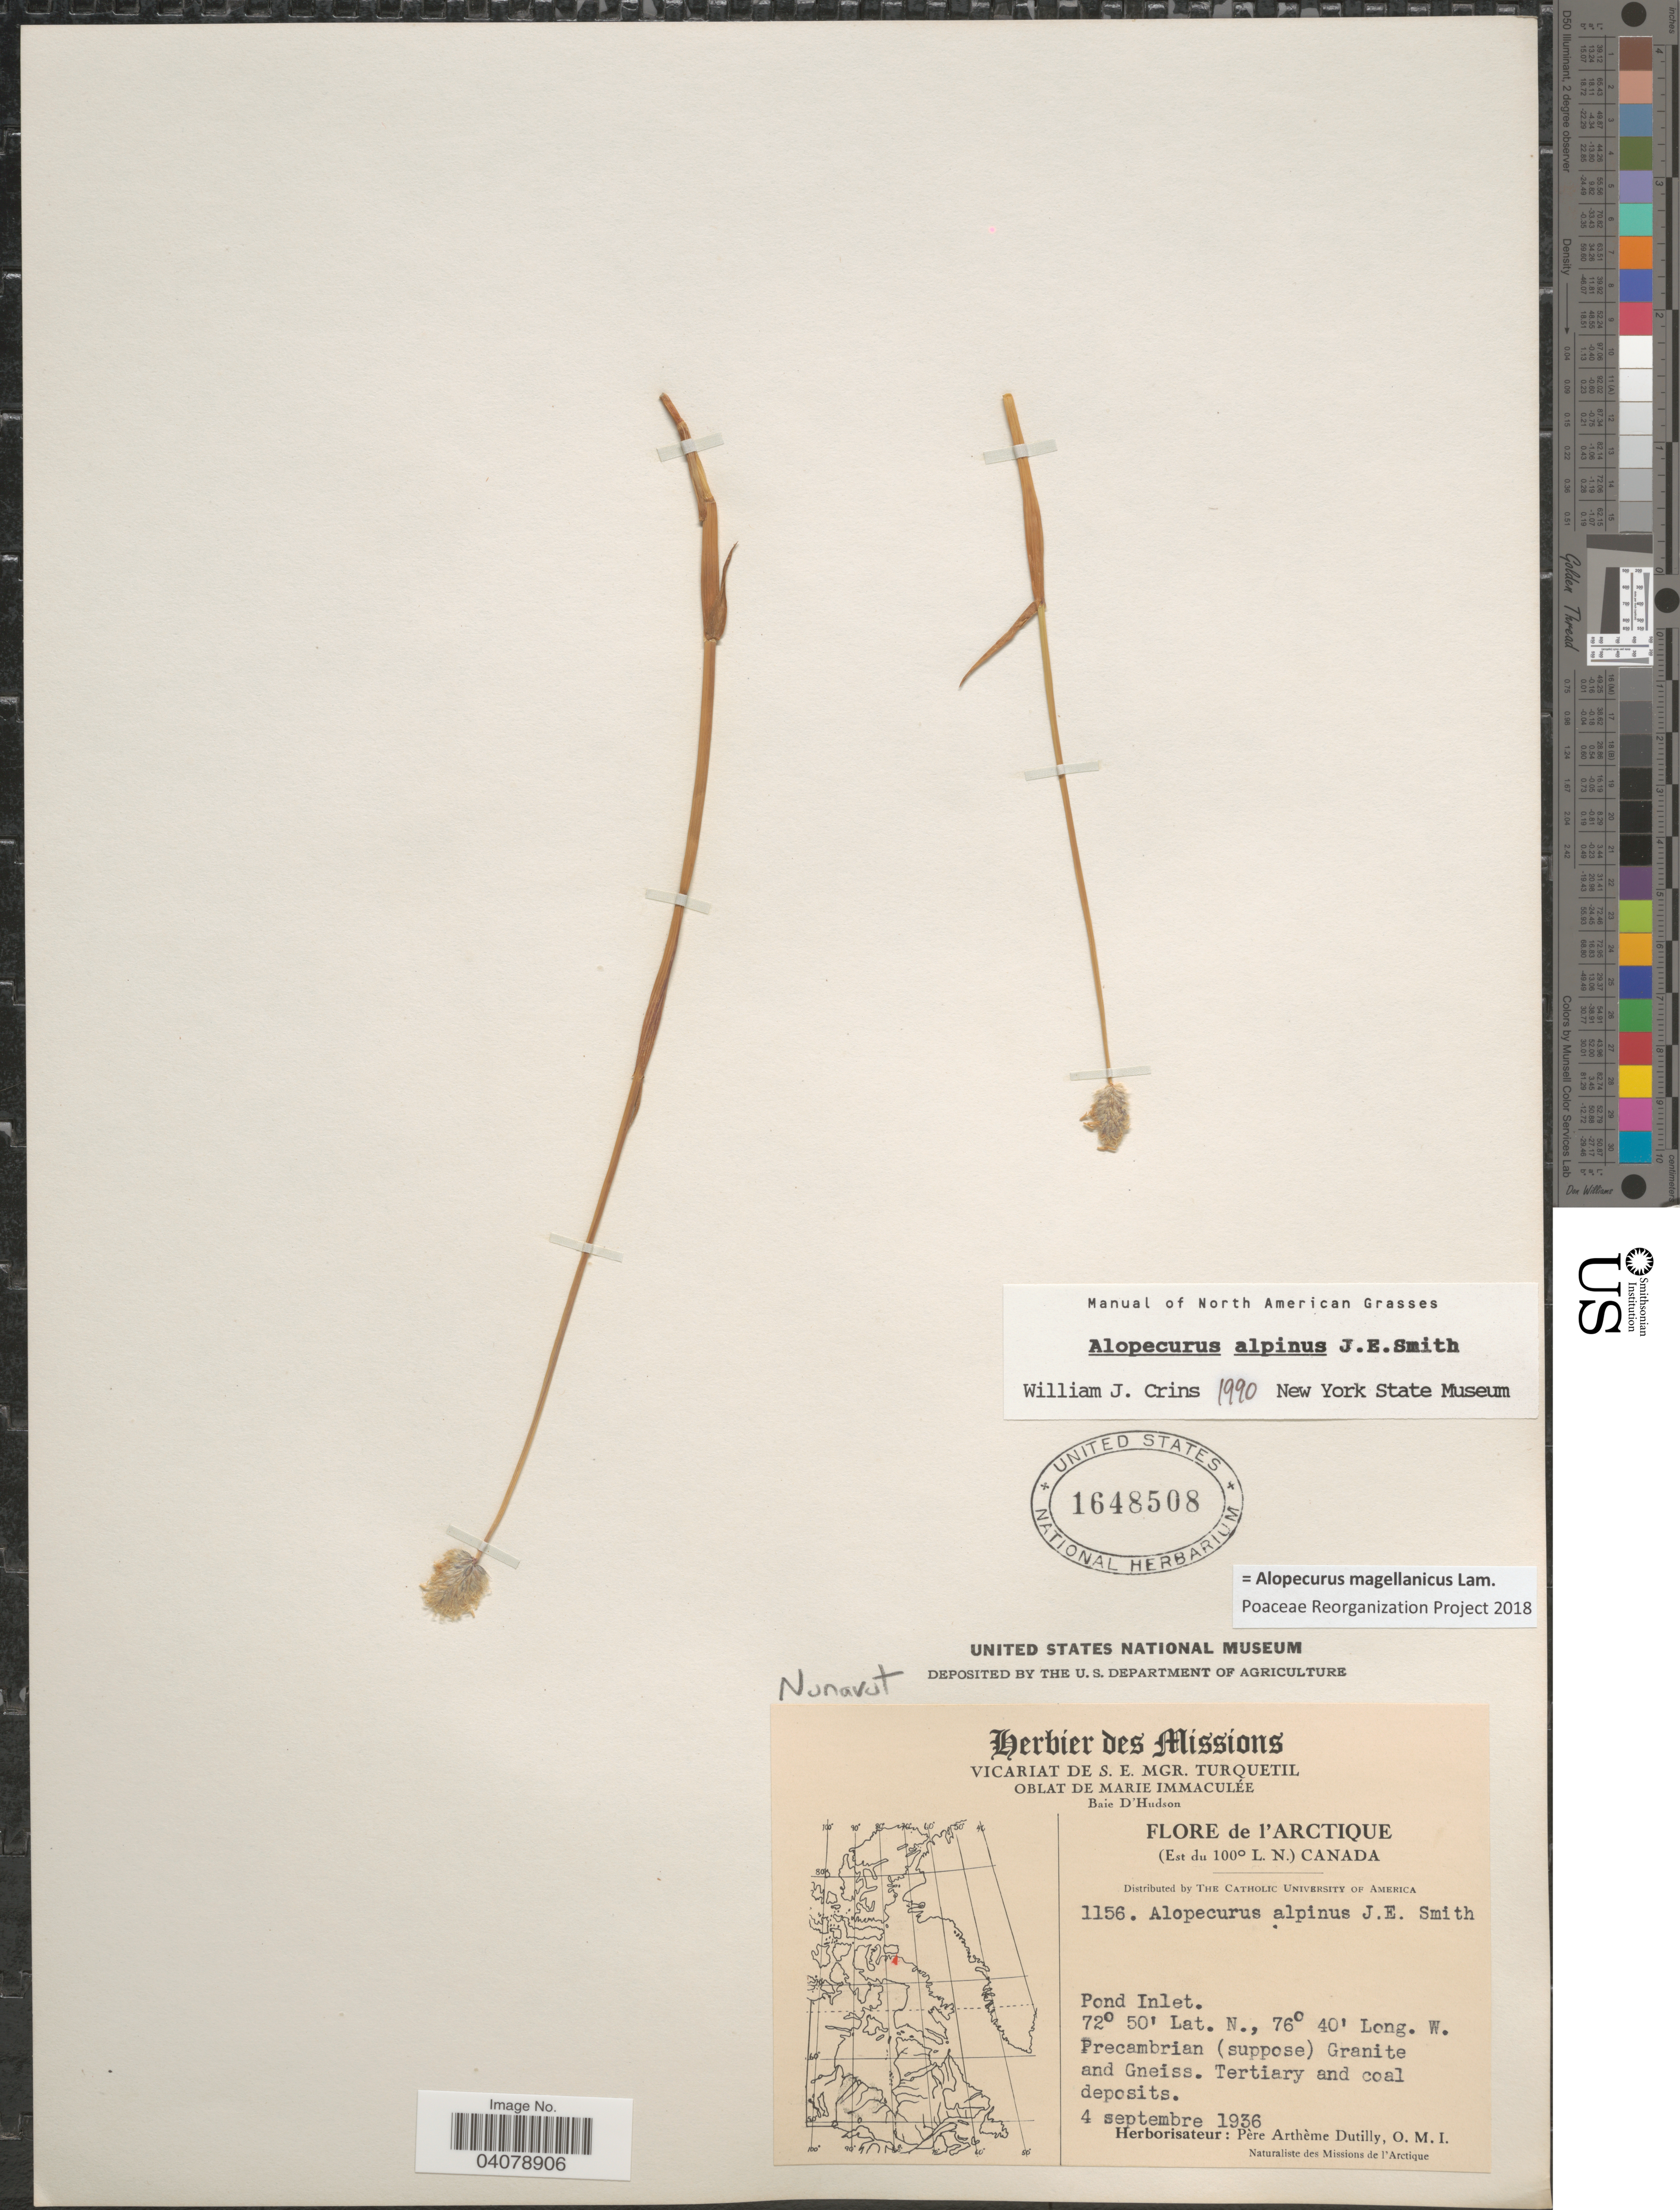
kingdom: Plantae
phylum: Tracheophyta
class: Liliopsida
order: Poales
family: Poaceae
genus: Alopecurus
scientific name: Alopecurus magellanicus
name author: Lam.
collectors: P. Dutilly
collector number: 1156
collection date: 1936-09-04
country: Canada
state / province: Nunavut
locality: Herbier des Missions. Baie d'Hudson [unsure placement]. L'Arctique (Est du 100º L. N.). Pond Inlet. Naturaliste des Missions de l'Arctique.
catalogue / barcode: US 1648508